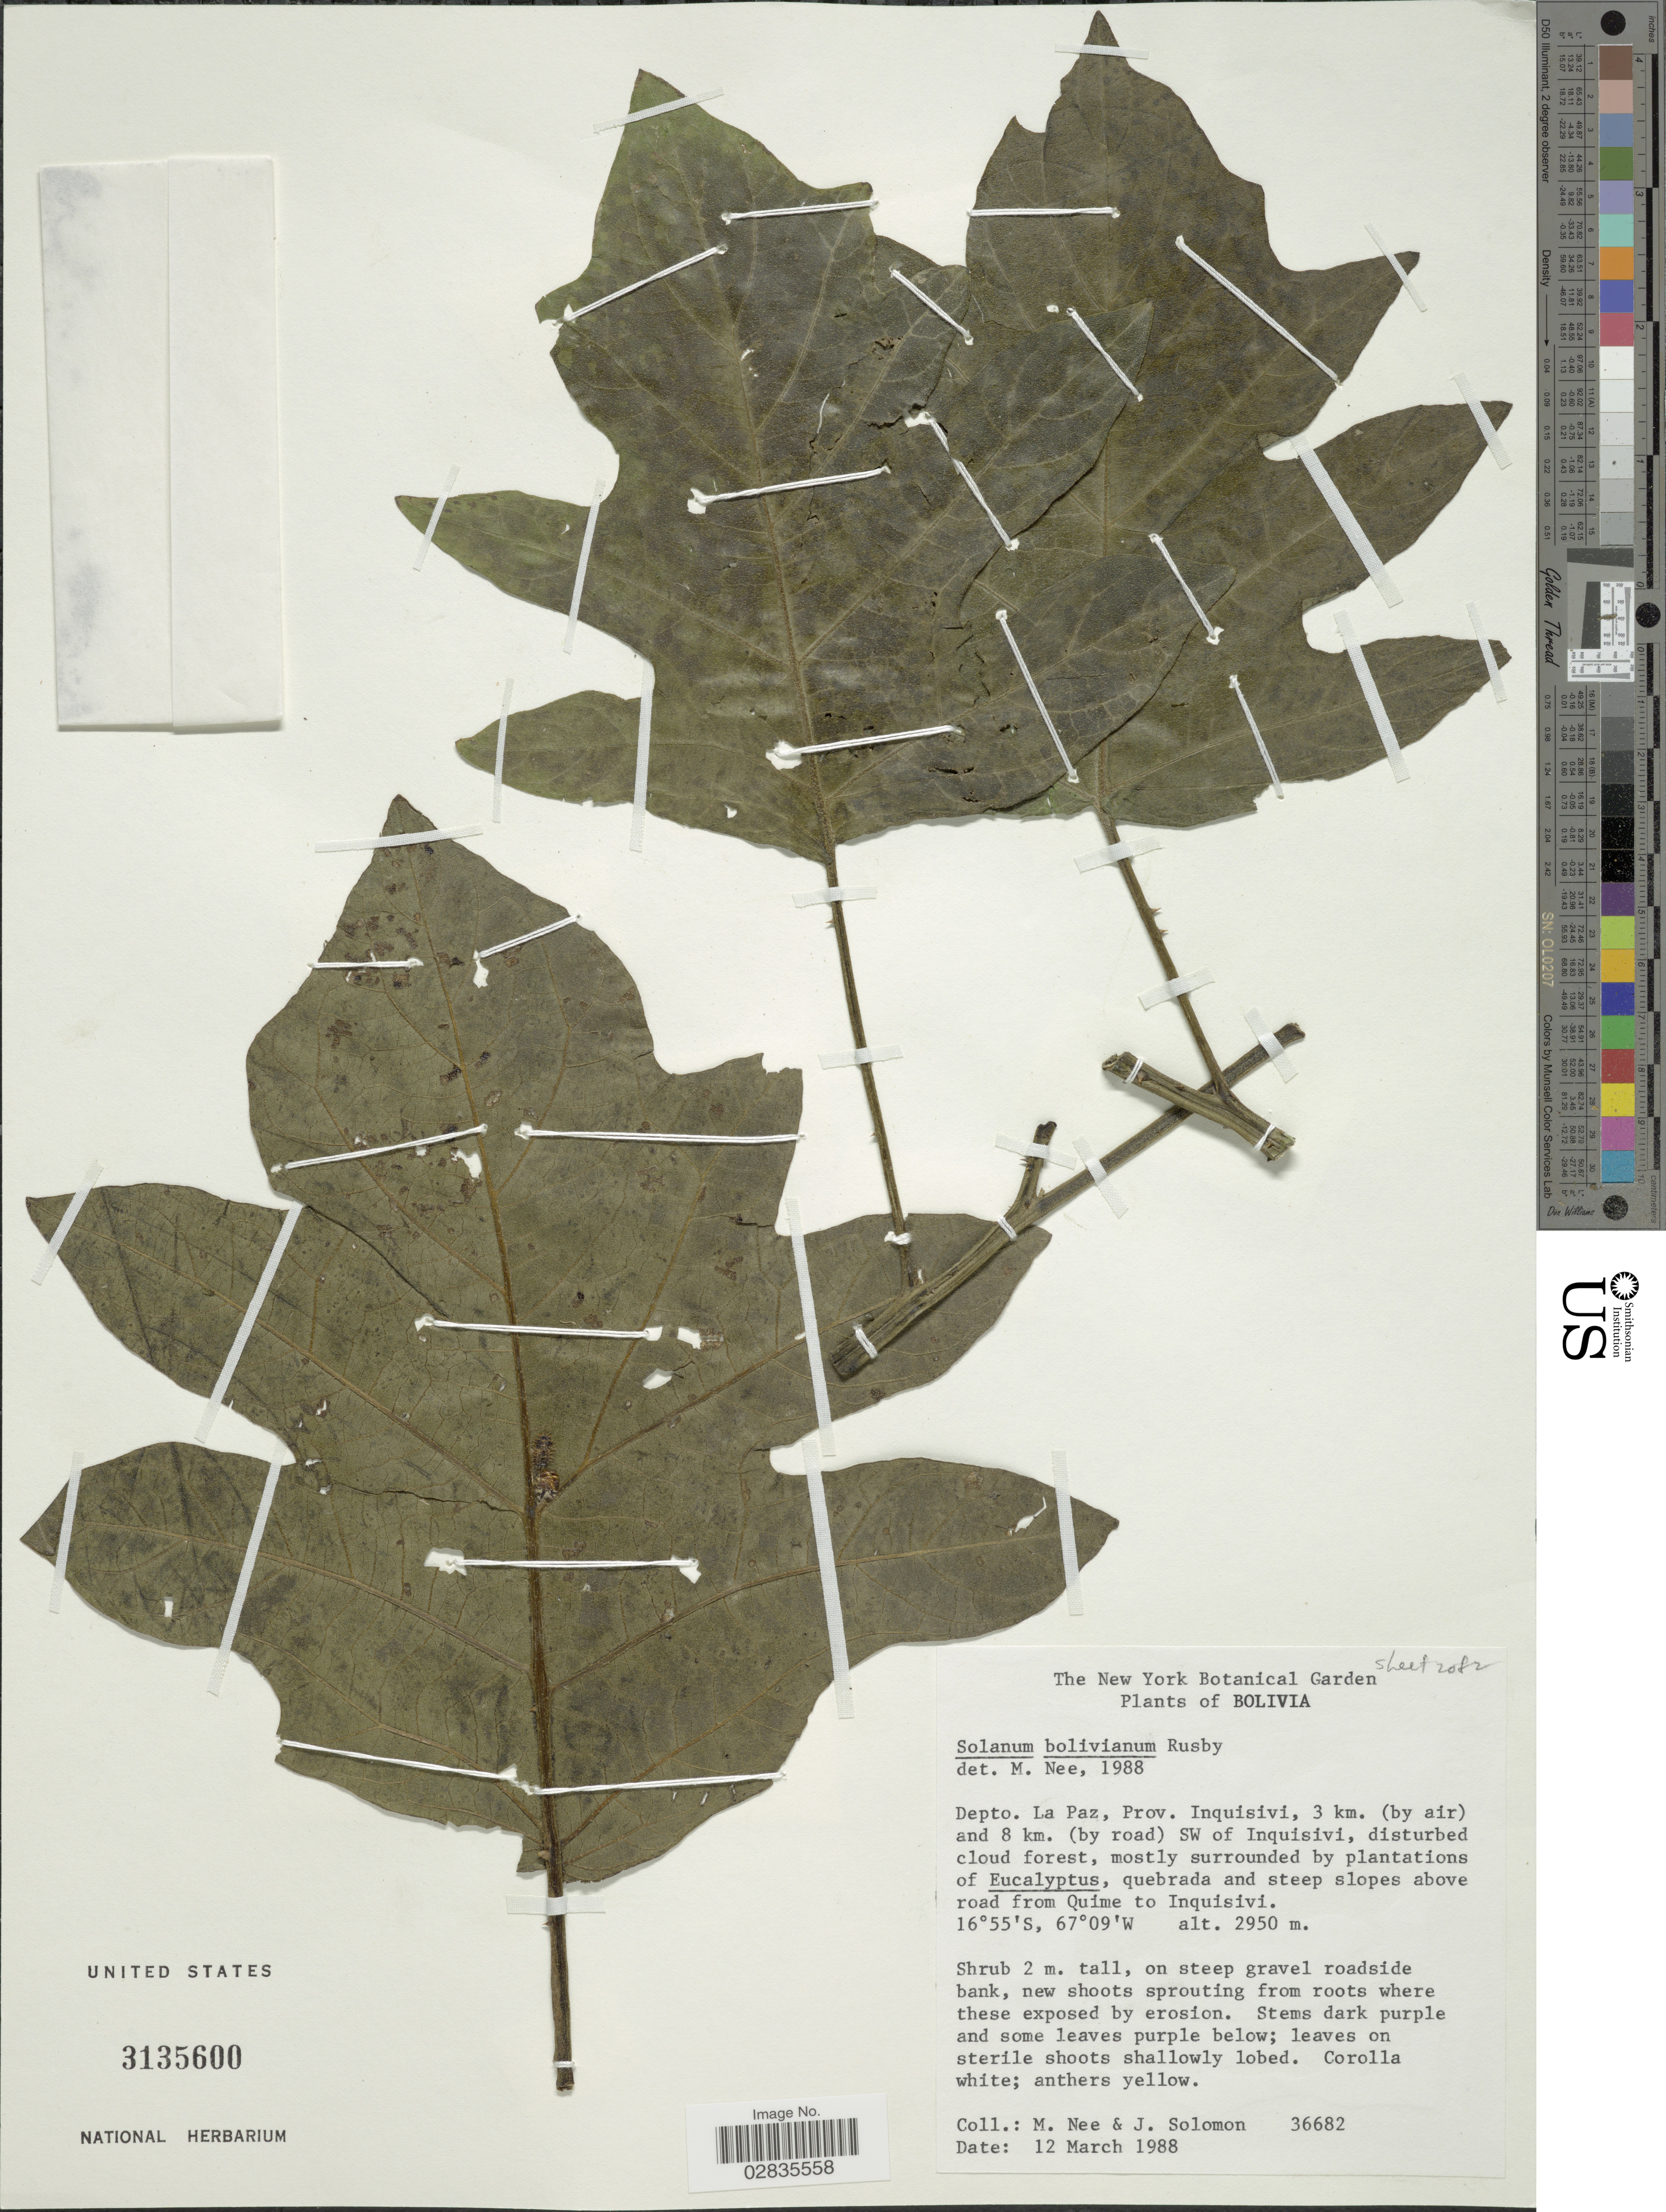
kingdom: Plantae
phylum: Tracheophyta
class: Magnoliopsida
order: Solanales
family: Solanaceae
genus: Solanum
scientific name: Solanum bolivianum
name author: Britton ex Rusby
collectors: M. Nee & J. Solomon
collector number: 36682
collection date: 1988-03-12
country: Bolivia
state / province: La Paz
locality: Depto. La Paz, Prov. Inquisivi, 3 km. (by air) and 8 km. (by road) SW of Inquisivi, quebrada steep slopes above road from Quime to Inquisivi.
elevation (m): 2950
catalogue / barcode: US 3135600